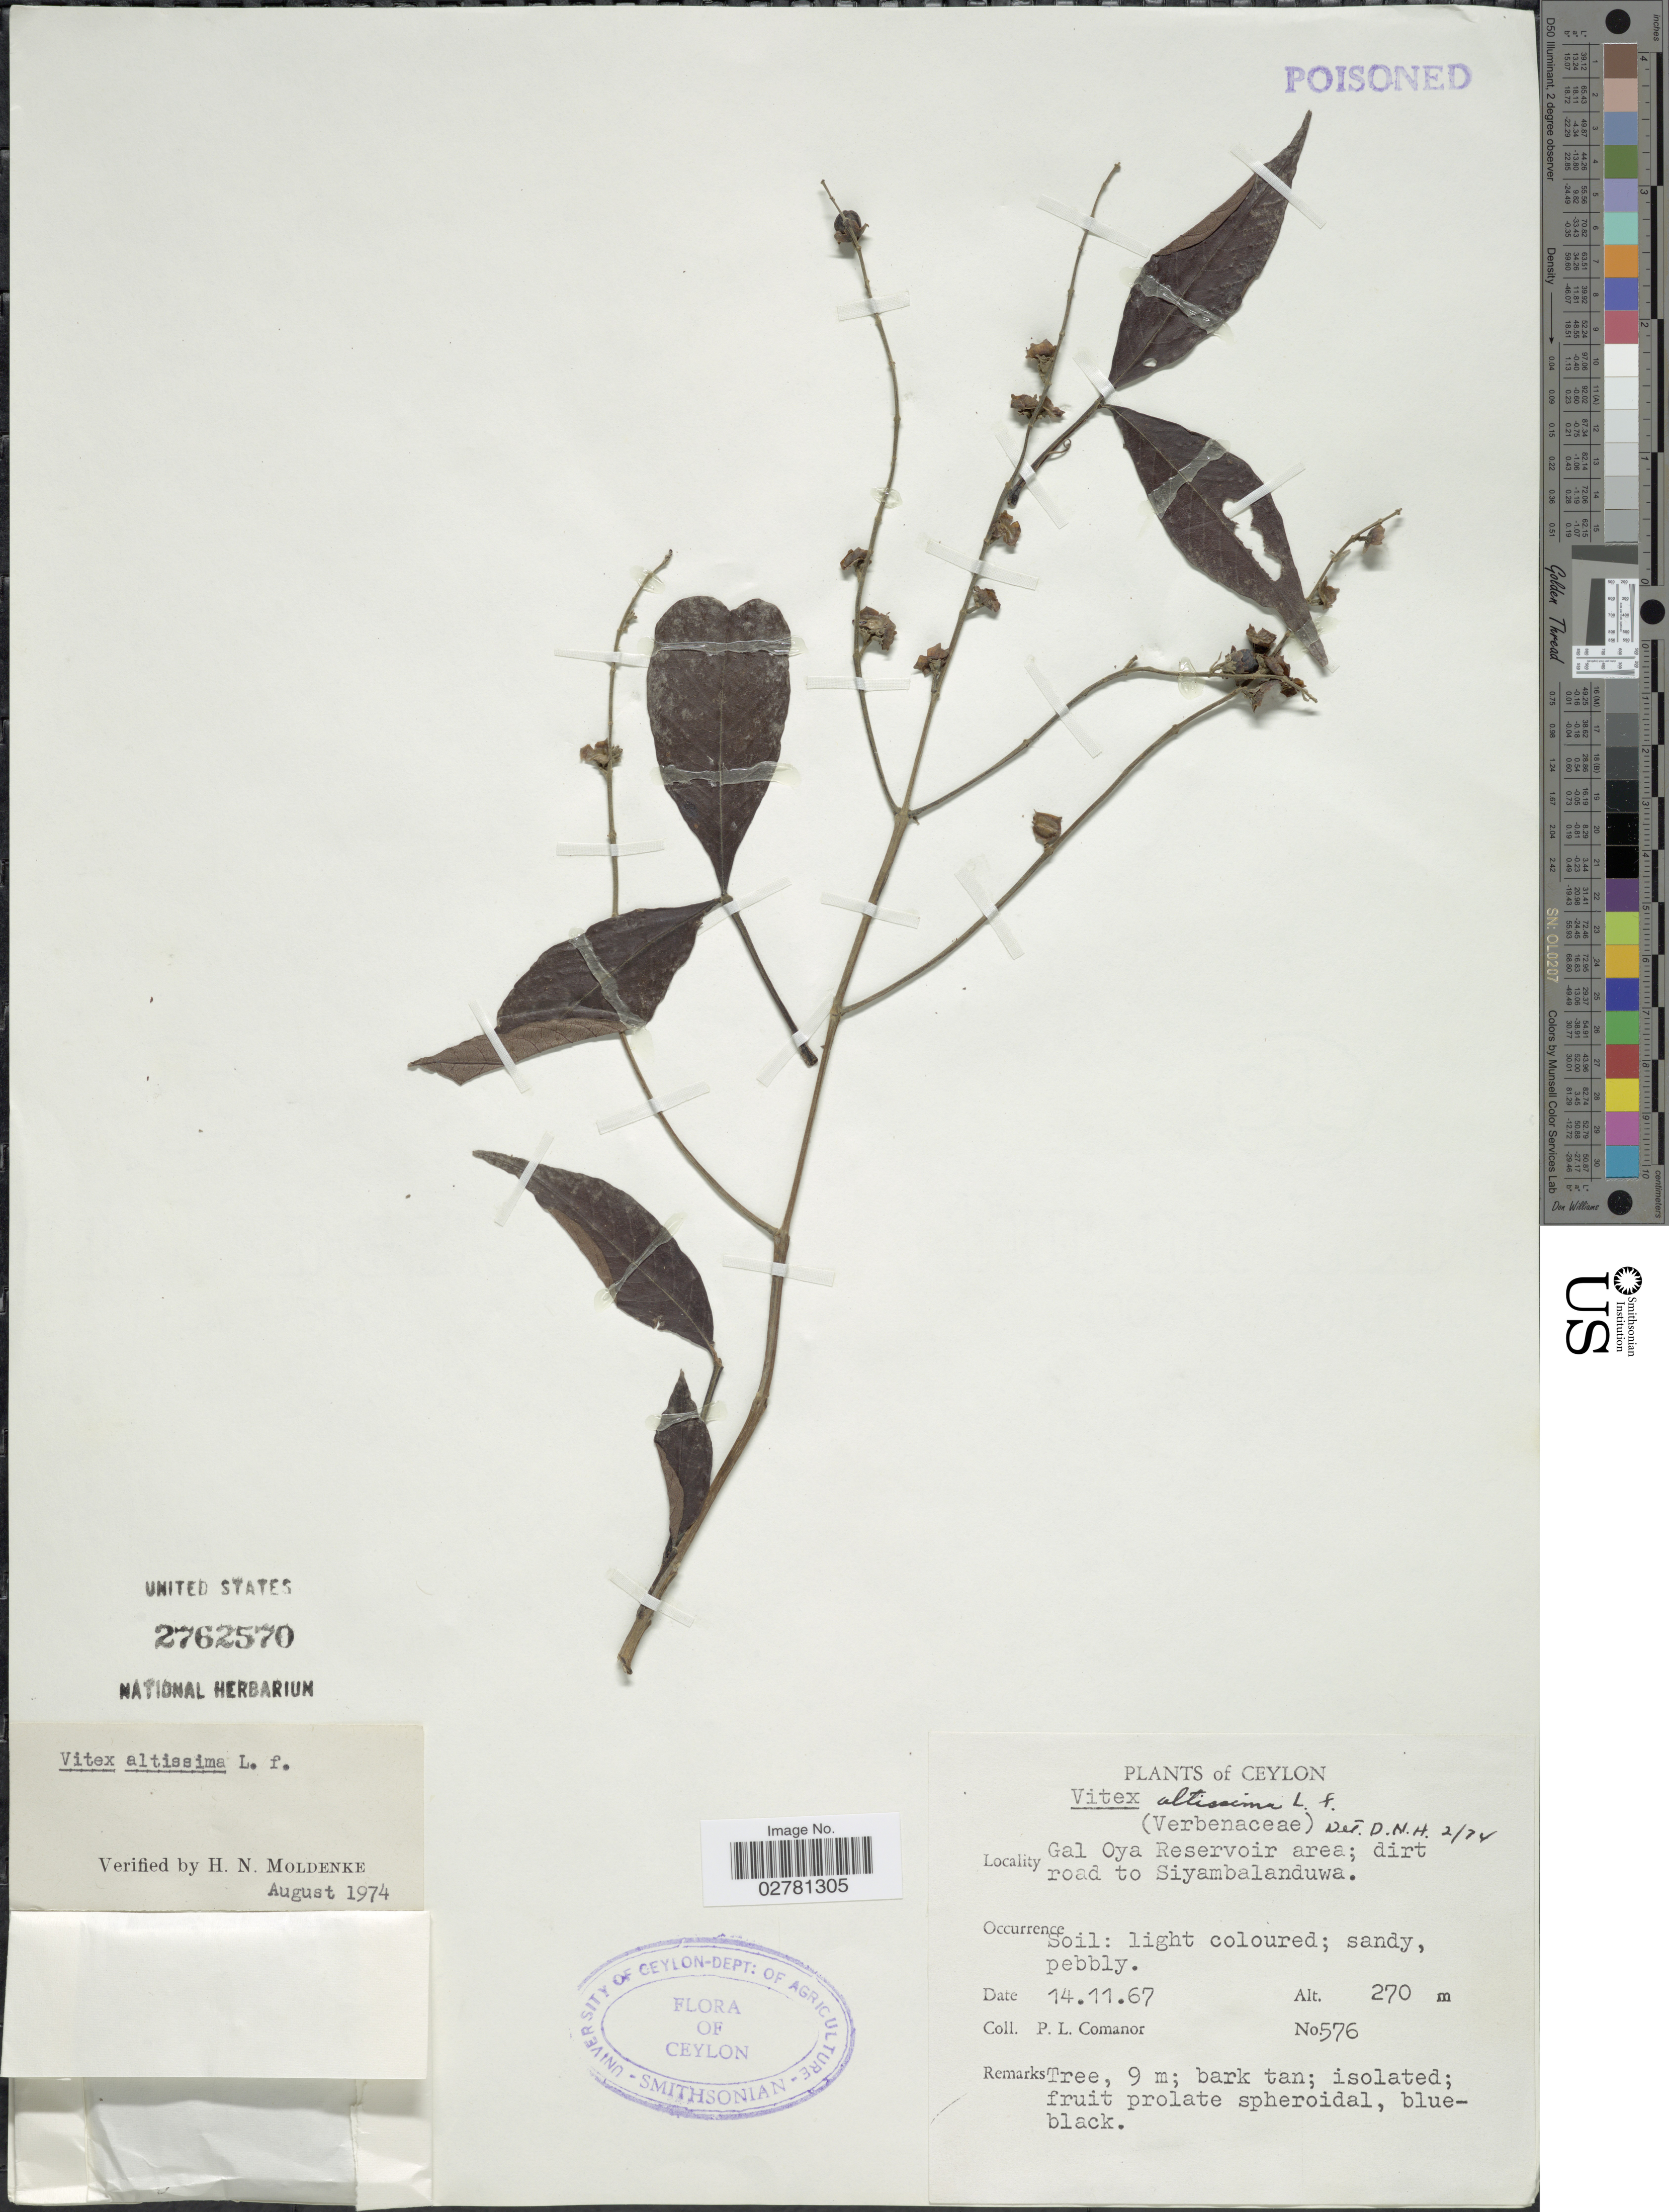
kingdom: Plantae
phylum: Tracheophyta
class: Magnoliopsida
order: Lamiales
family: Lamiaceae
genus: Vitex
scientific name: Vitex altissima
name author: L. f.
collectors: P. Comanor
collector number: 576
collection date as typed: Transcribed d/m/y: 14/11/67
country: Sri Lanka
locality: Ceylon. Gal Oya Reservoir area; dirt road to Siyambalanduwa.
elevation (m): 270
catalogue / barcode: US 2762570